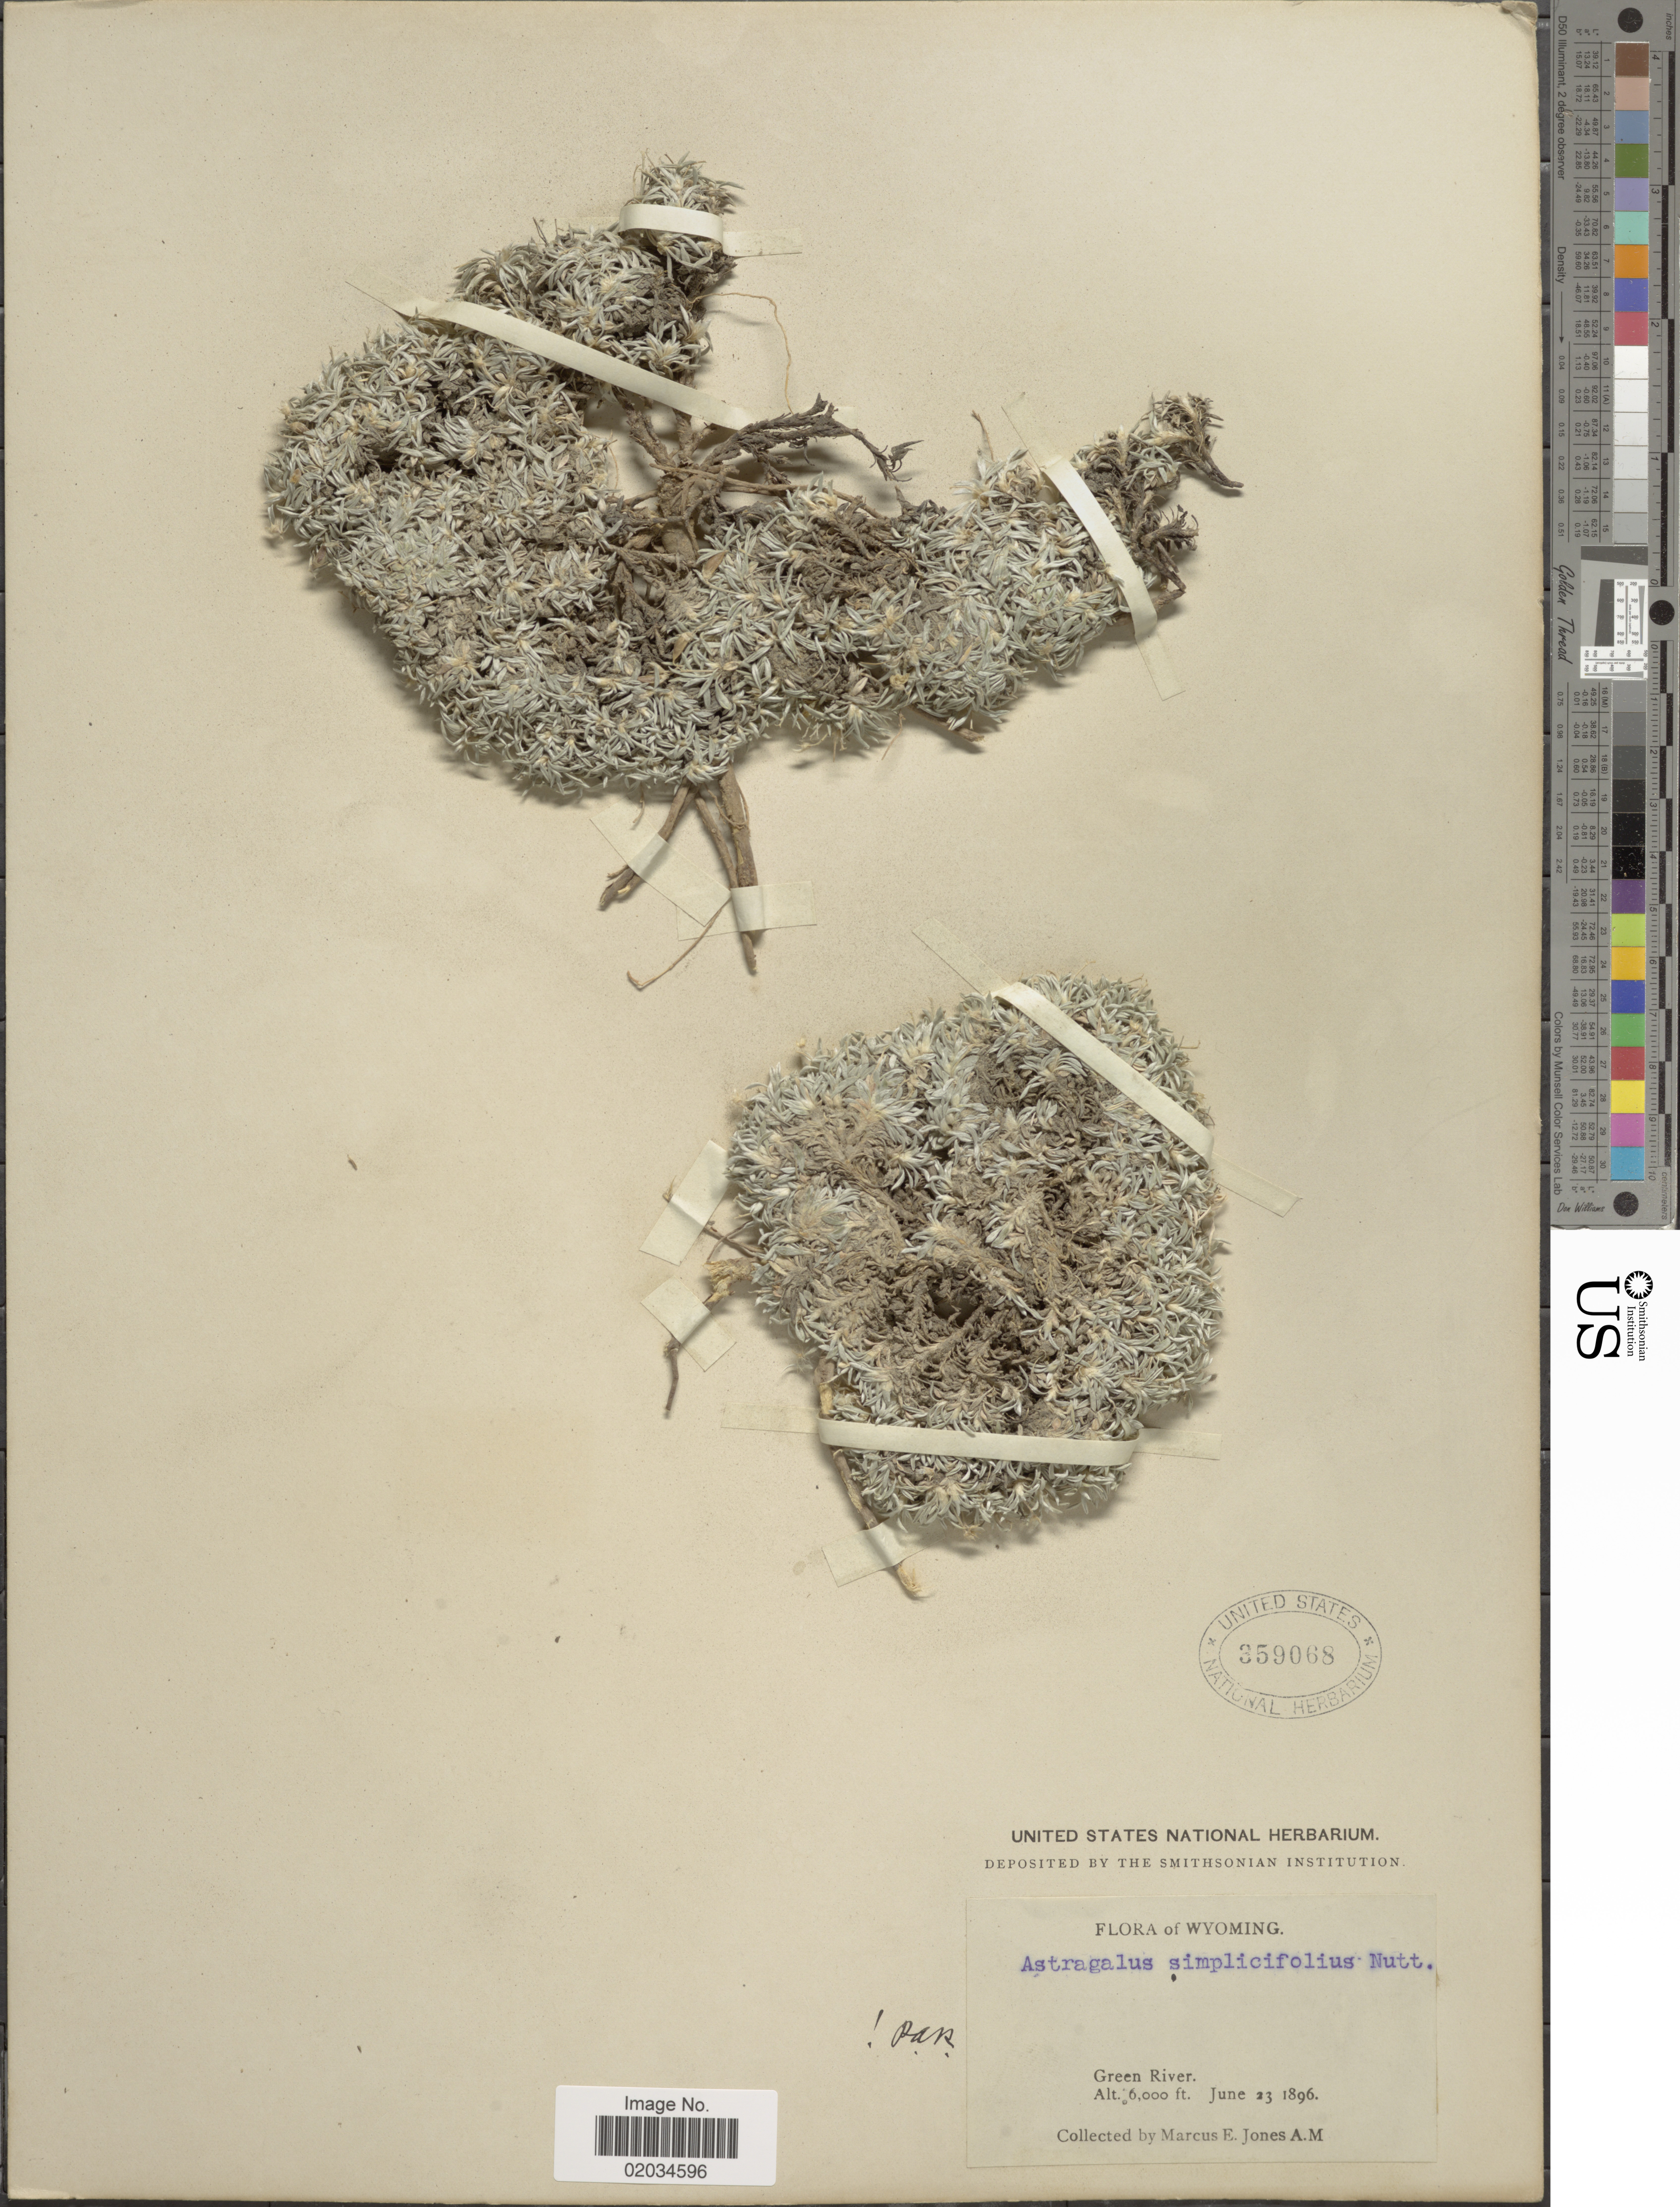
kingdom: Plantae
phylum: Tracheophyta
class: Magnoliopsida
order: Fabales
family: Fabaceae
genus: Astragalus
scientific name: Astragalus simplex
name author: Tidestr.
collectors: M. E. Jones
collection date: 1896-06-23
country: United States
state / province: Wyoming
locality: Green River.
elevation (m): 1829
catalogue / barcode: US 359068